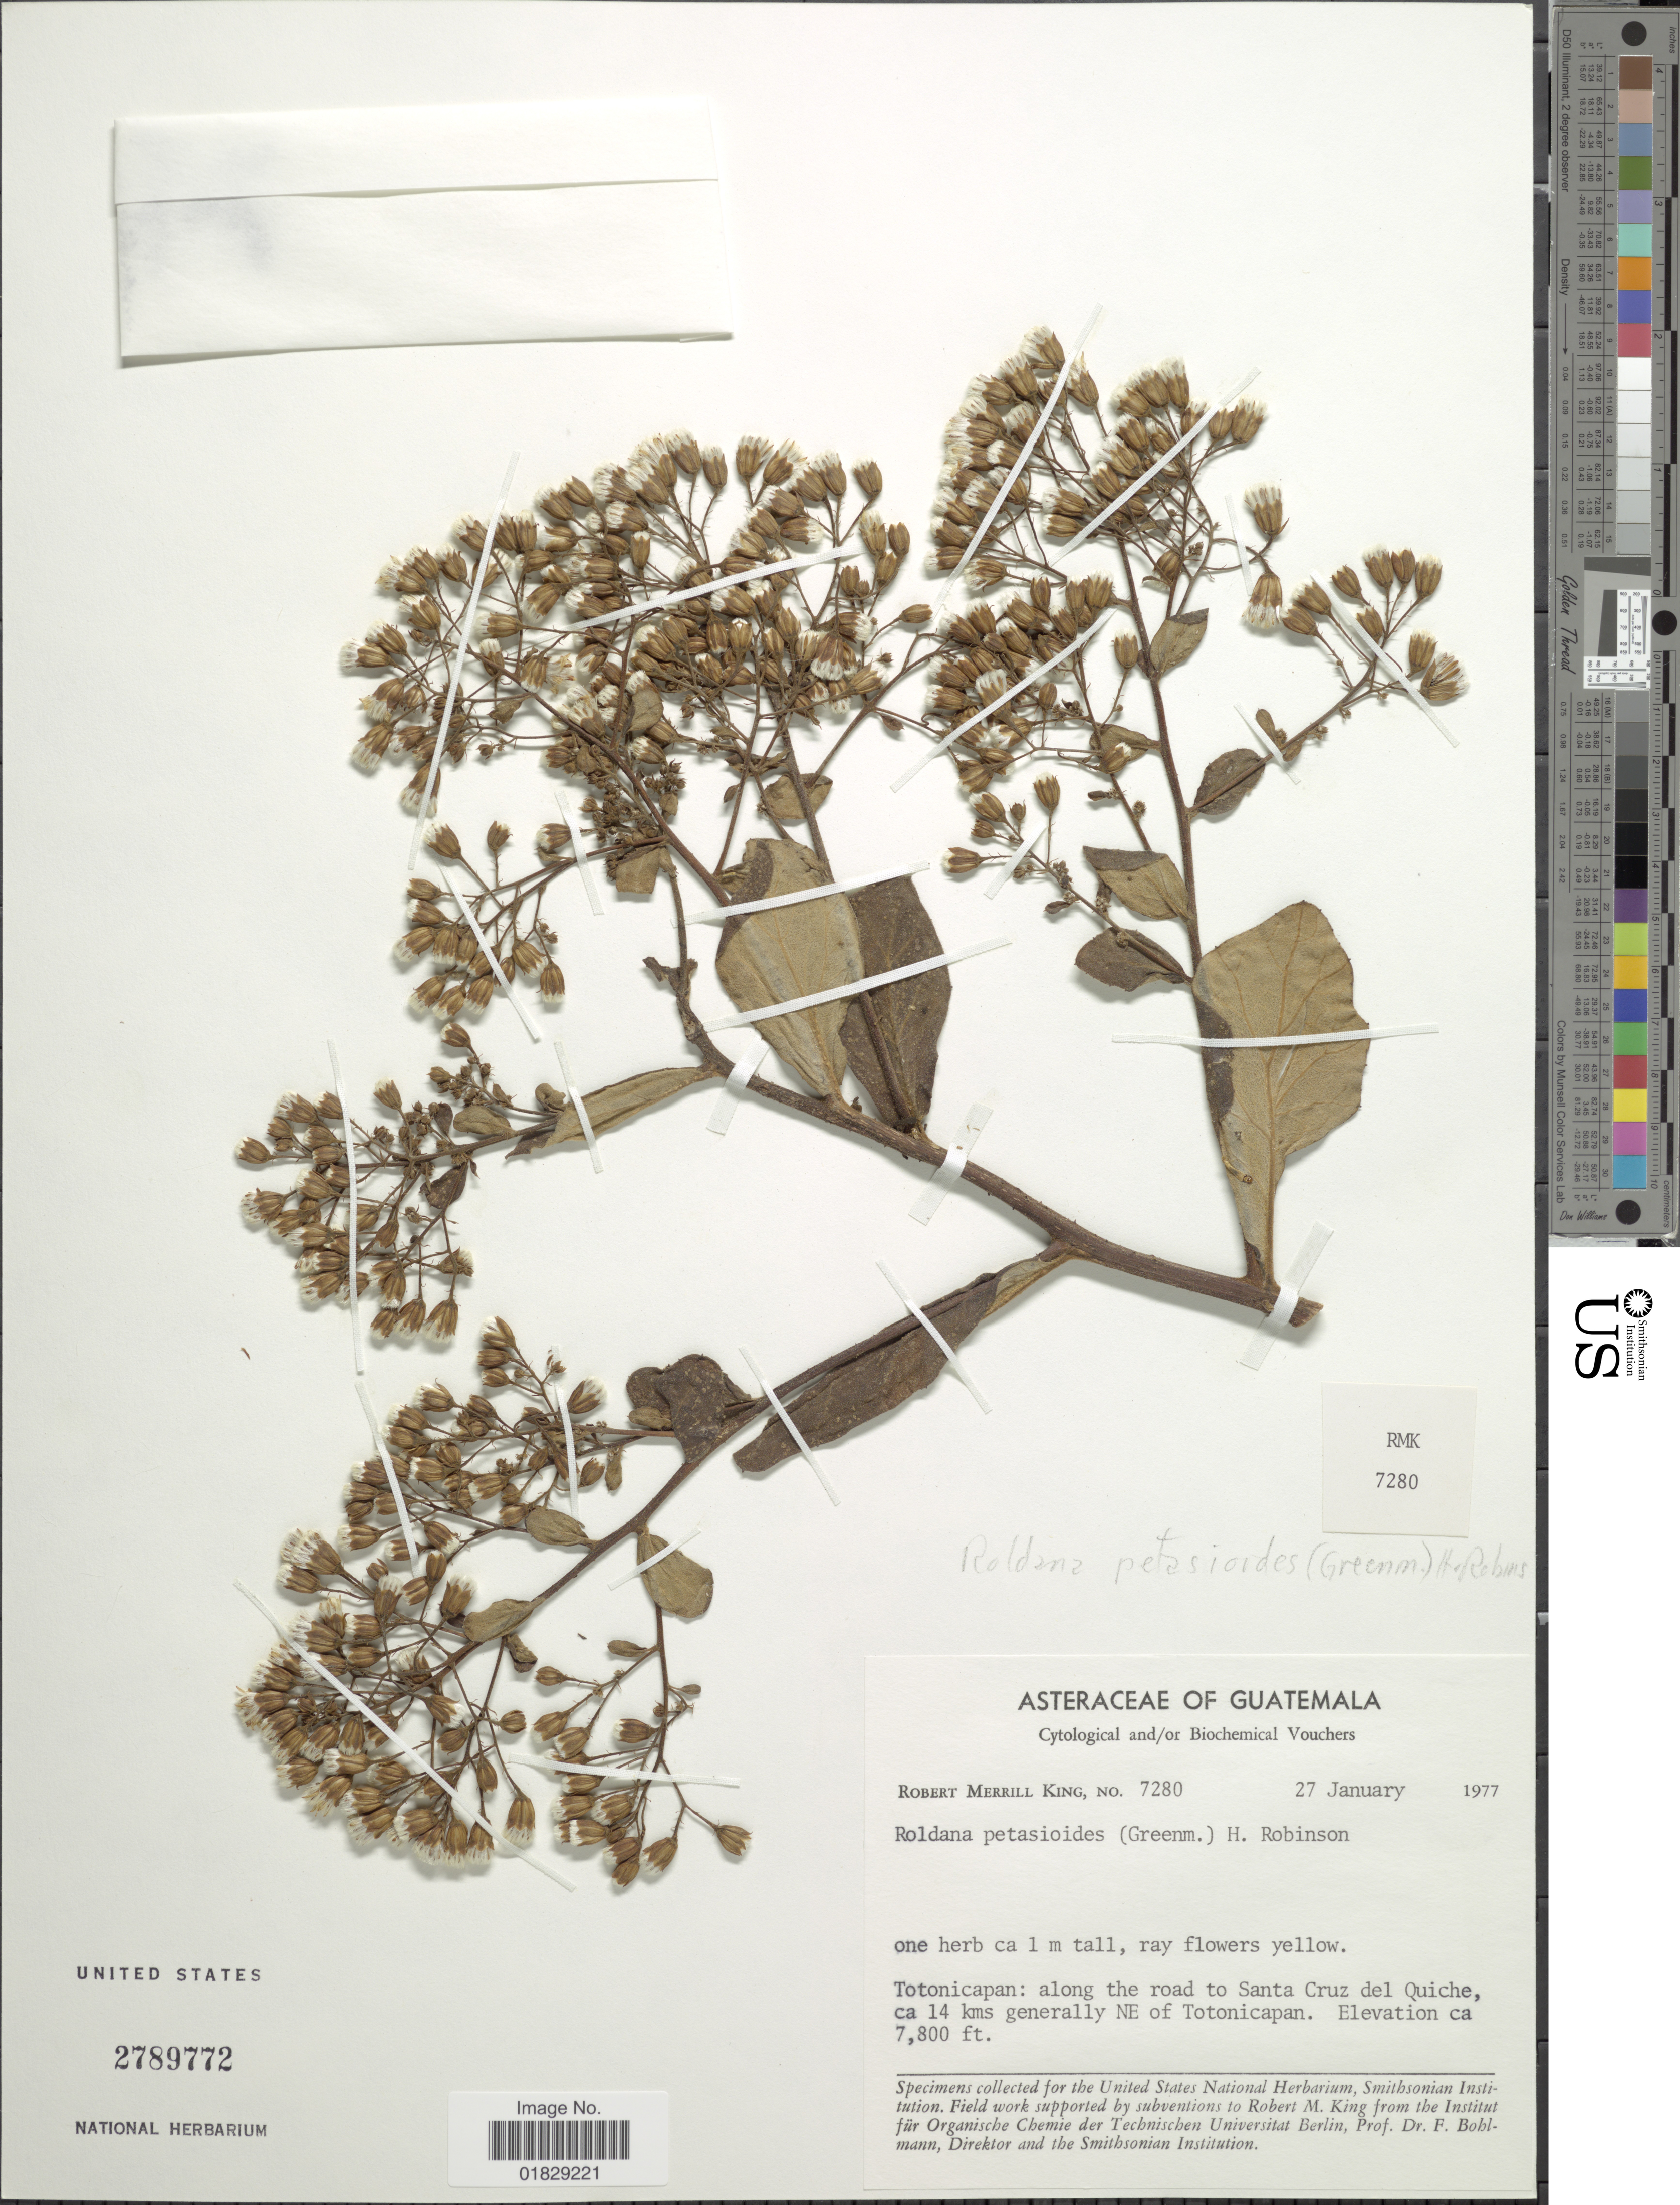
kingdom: Plantae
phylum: Tracheophyta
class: Magnoliopsida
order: Asterales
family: Asteraceae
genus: Roldana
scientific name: Roldana petasitis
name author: (Sims) H. Rob. & Brettell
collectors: R. M. King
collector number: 7280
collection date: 1977-01-27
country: Guatemala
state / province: Totonicapan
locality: Totonicapan: along the road to Santa Cruz del Quiche, ca 14 kms generally NE of Totonicapan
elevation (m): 2377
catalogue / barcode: US 2789772